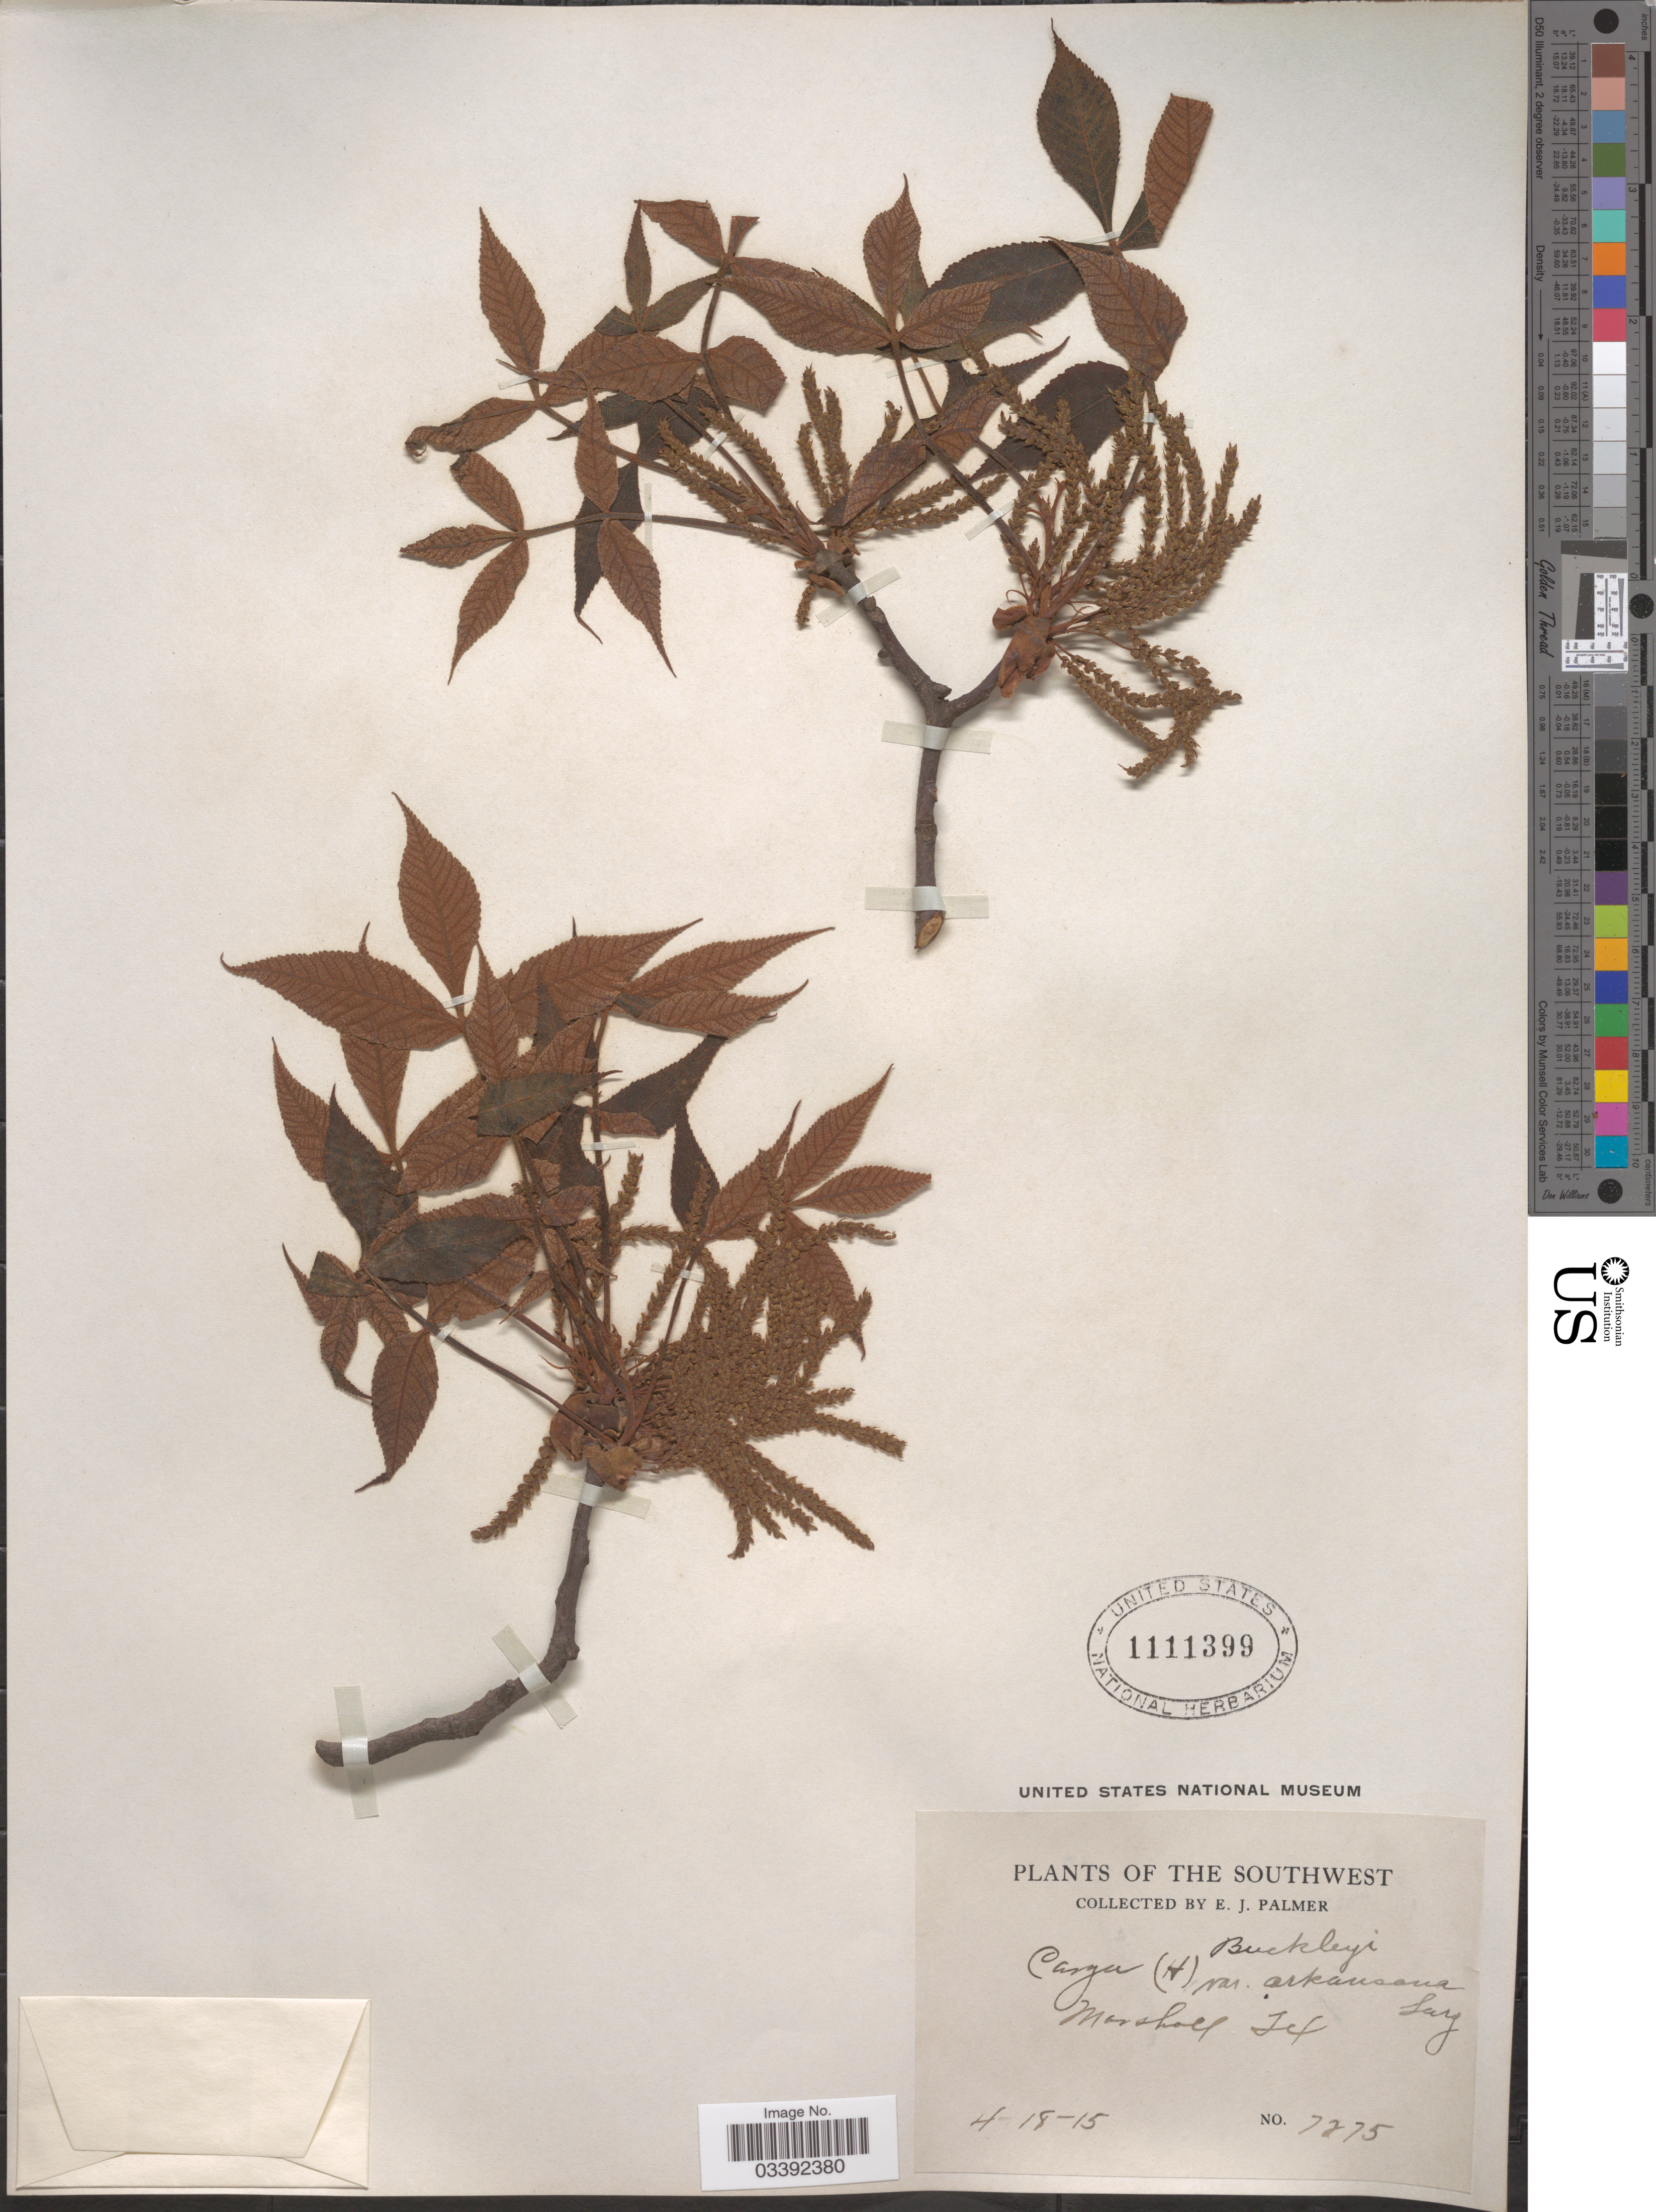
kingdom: Plantae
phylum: Tracheophyta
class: Magnoliopsida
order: Fagales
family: Juglandaceae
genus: Carya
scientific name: Carya texana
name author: Buckley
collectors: E. J. Palmer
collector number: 7275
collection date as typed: Transcribed d/m/y: 18/4/15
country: United States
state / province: Texas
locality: The Southwest. Marshall.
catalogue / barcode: US 1111399